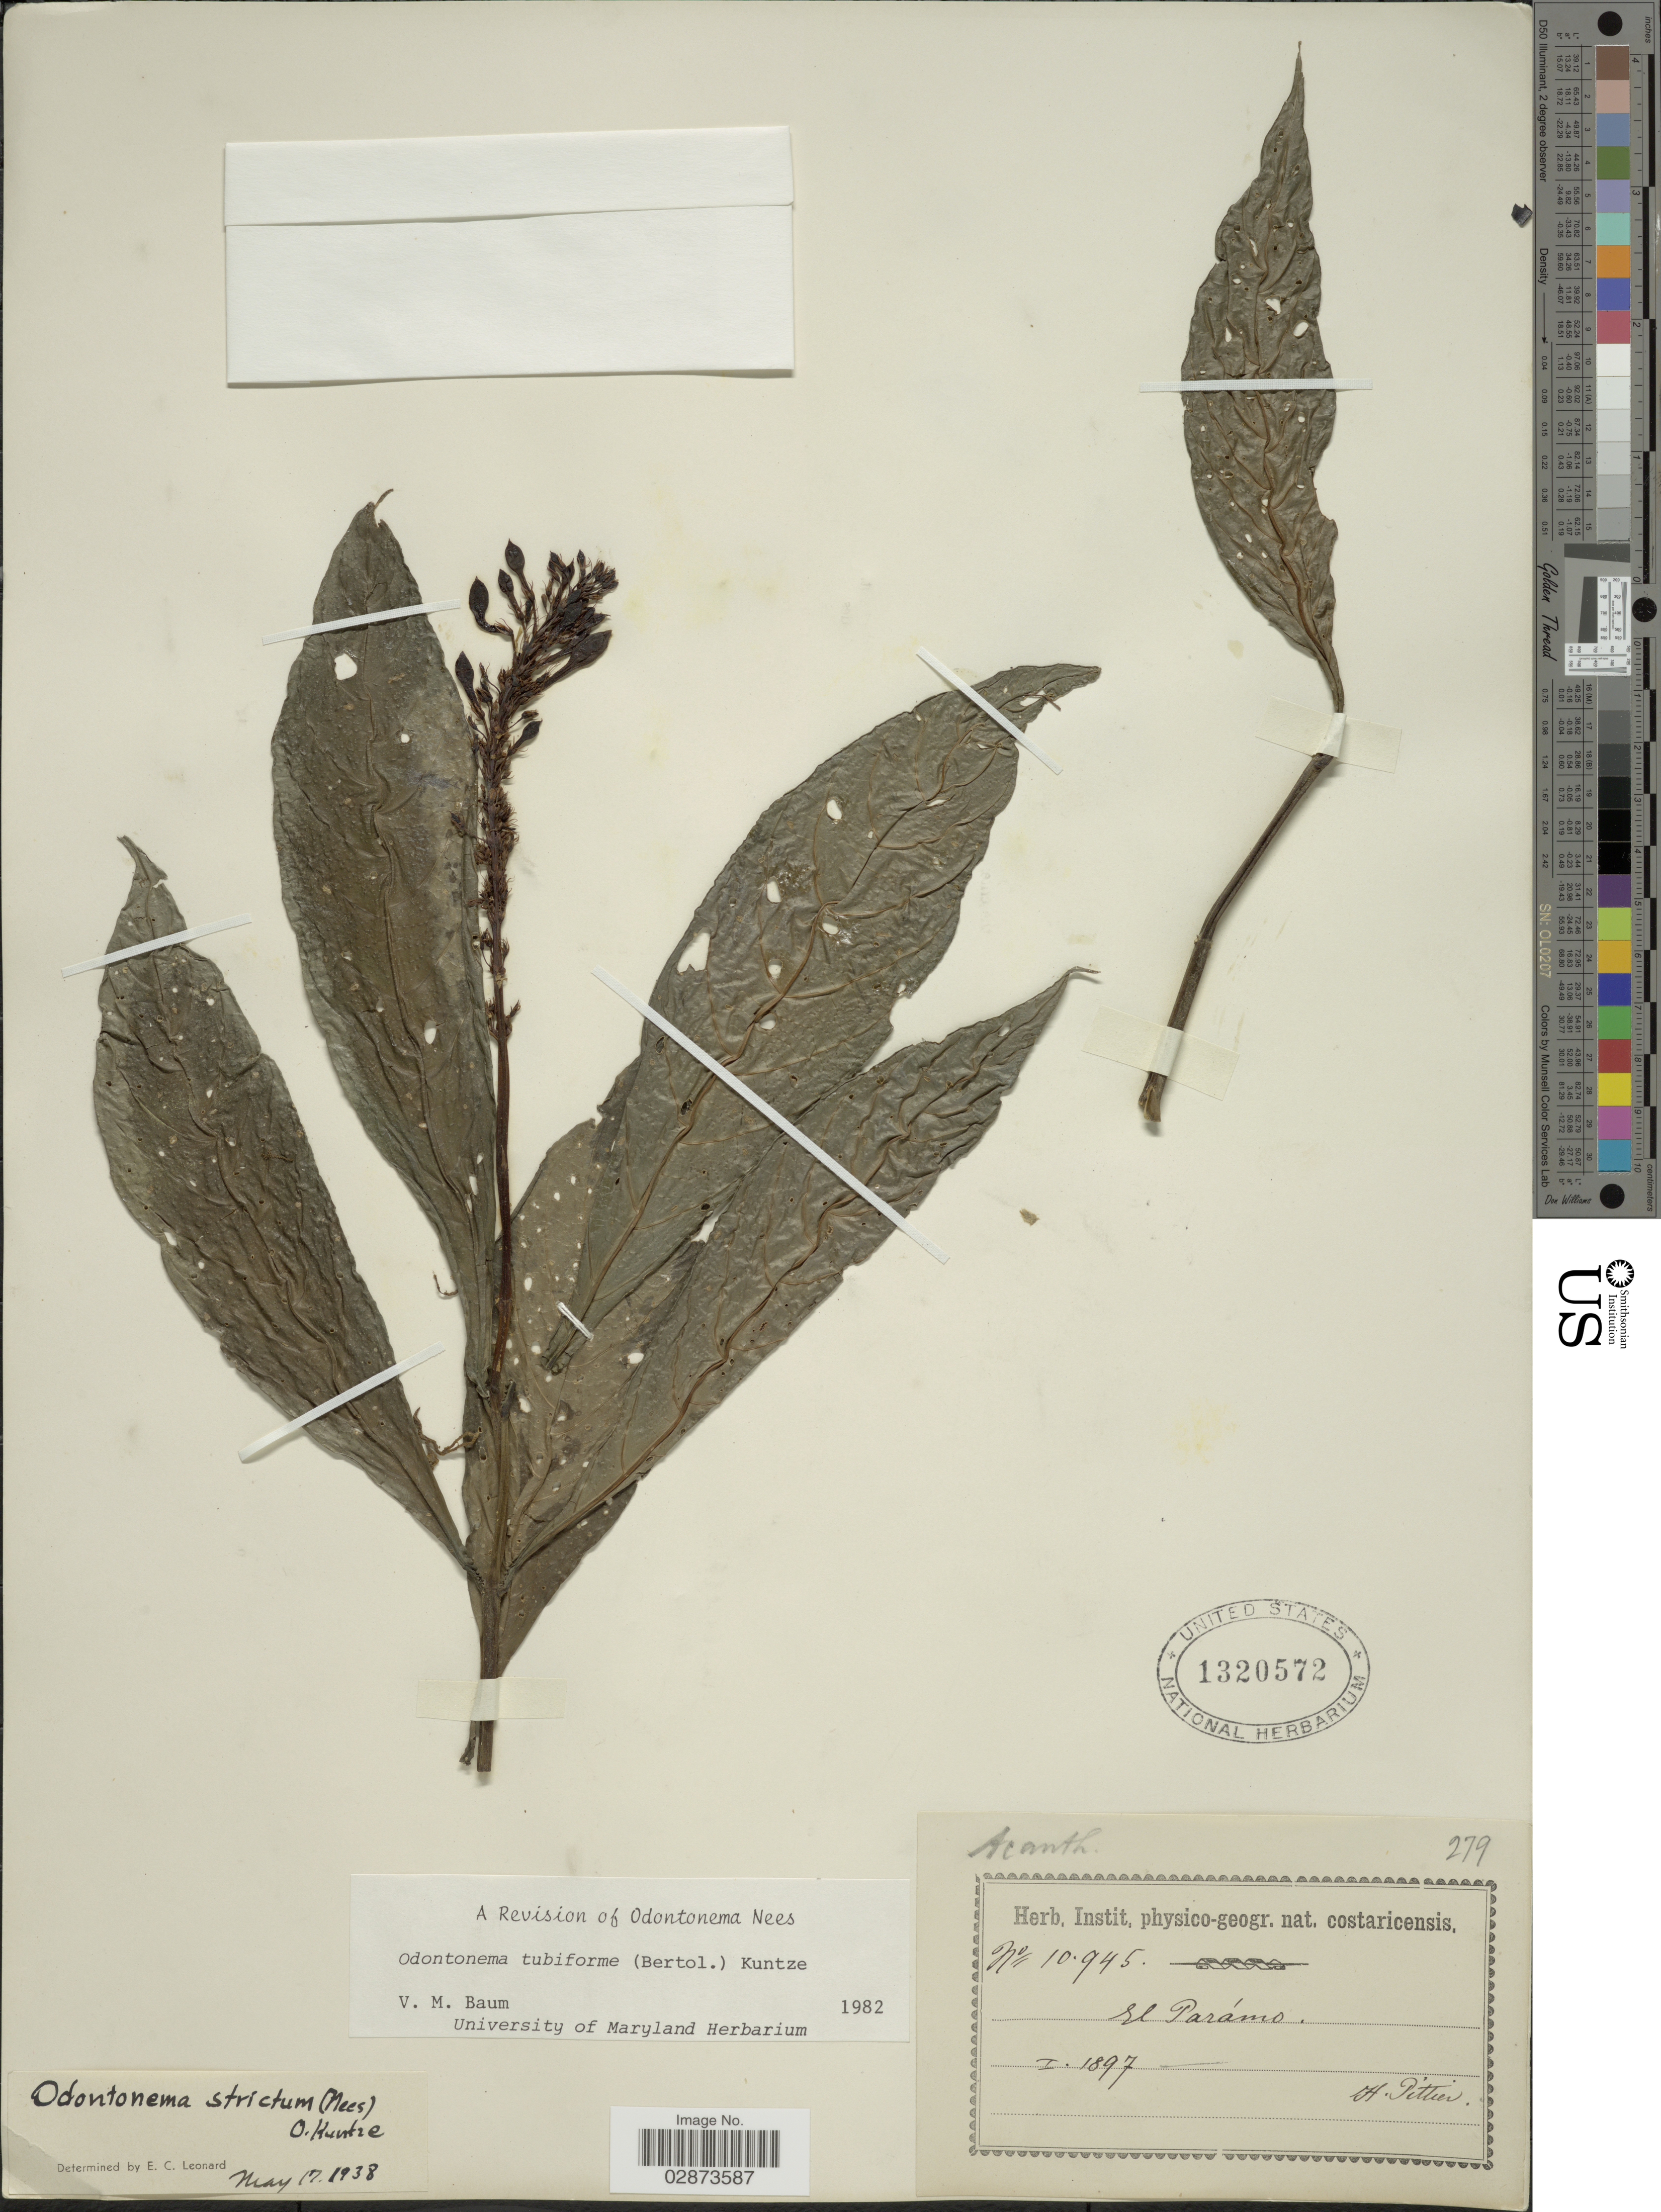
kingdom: Plantae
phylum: Tracheophyta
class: Magnoliopsida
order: Lamiales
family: Acanthaceae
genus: Odontonema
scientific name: Odontonema tubaeforme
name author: (Bertol.) Kuntze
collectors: H. F. Pittier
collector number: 10945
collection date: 1897-01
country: Costa Rica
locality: El Parámo.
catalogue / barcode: US 1320572